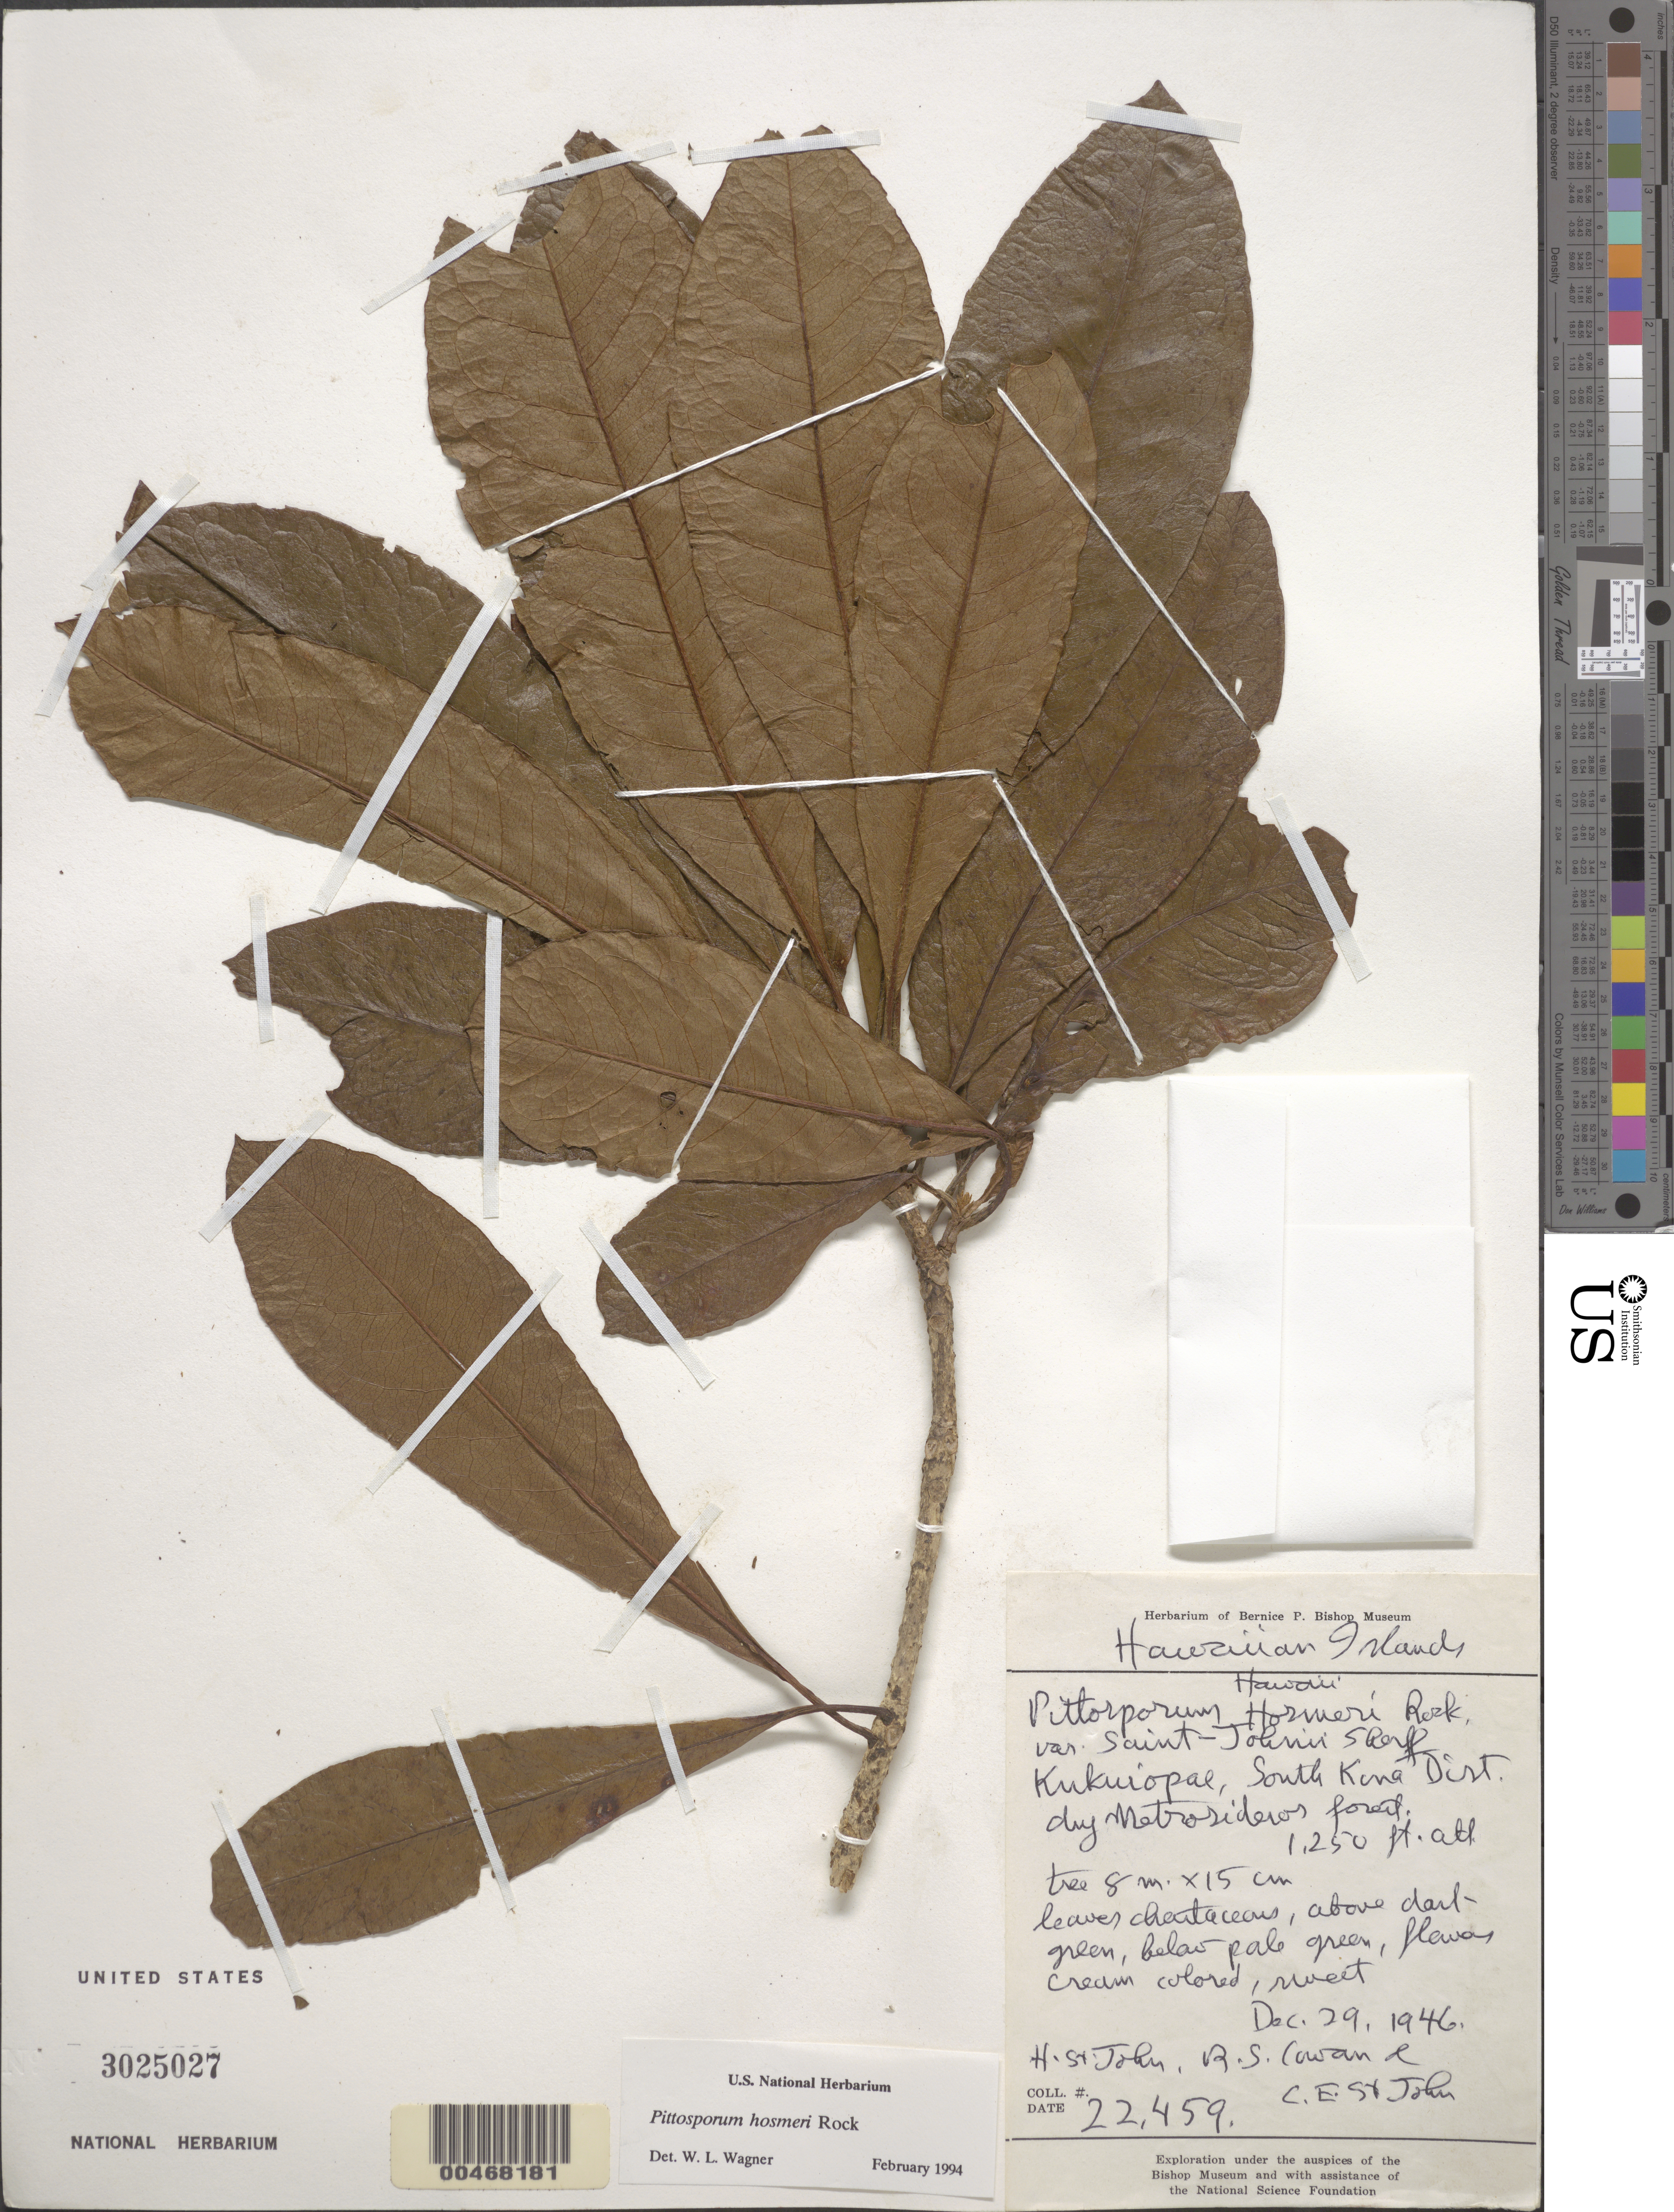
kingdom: Plantae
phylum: Tracheophyta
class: Magnoliopsida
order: Apiales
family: Pittosporaceae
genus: Pittosporum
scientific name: Pittosporum hosmeri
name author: Rock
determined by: Wagner, W. L., (BOT), Smithsonian Institution - National Museum of Natural History (UNITED STATES)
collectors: H. St. John, R. S. Cowan & C. St. John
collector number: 22459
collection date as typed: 29 Dec 1946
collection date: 1946-12-29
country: United States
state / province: Hawaii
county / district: Hawaii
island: Hawaii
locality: Kukuiopae, South Kona District.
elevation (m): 381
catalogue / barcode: US 3025027